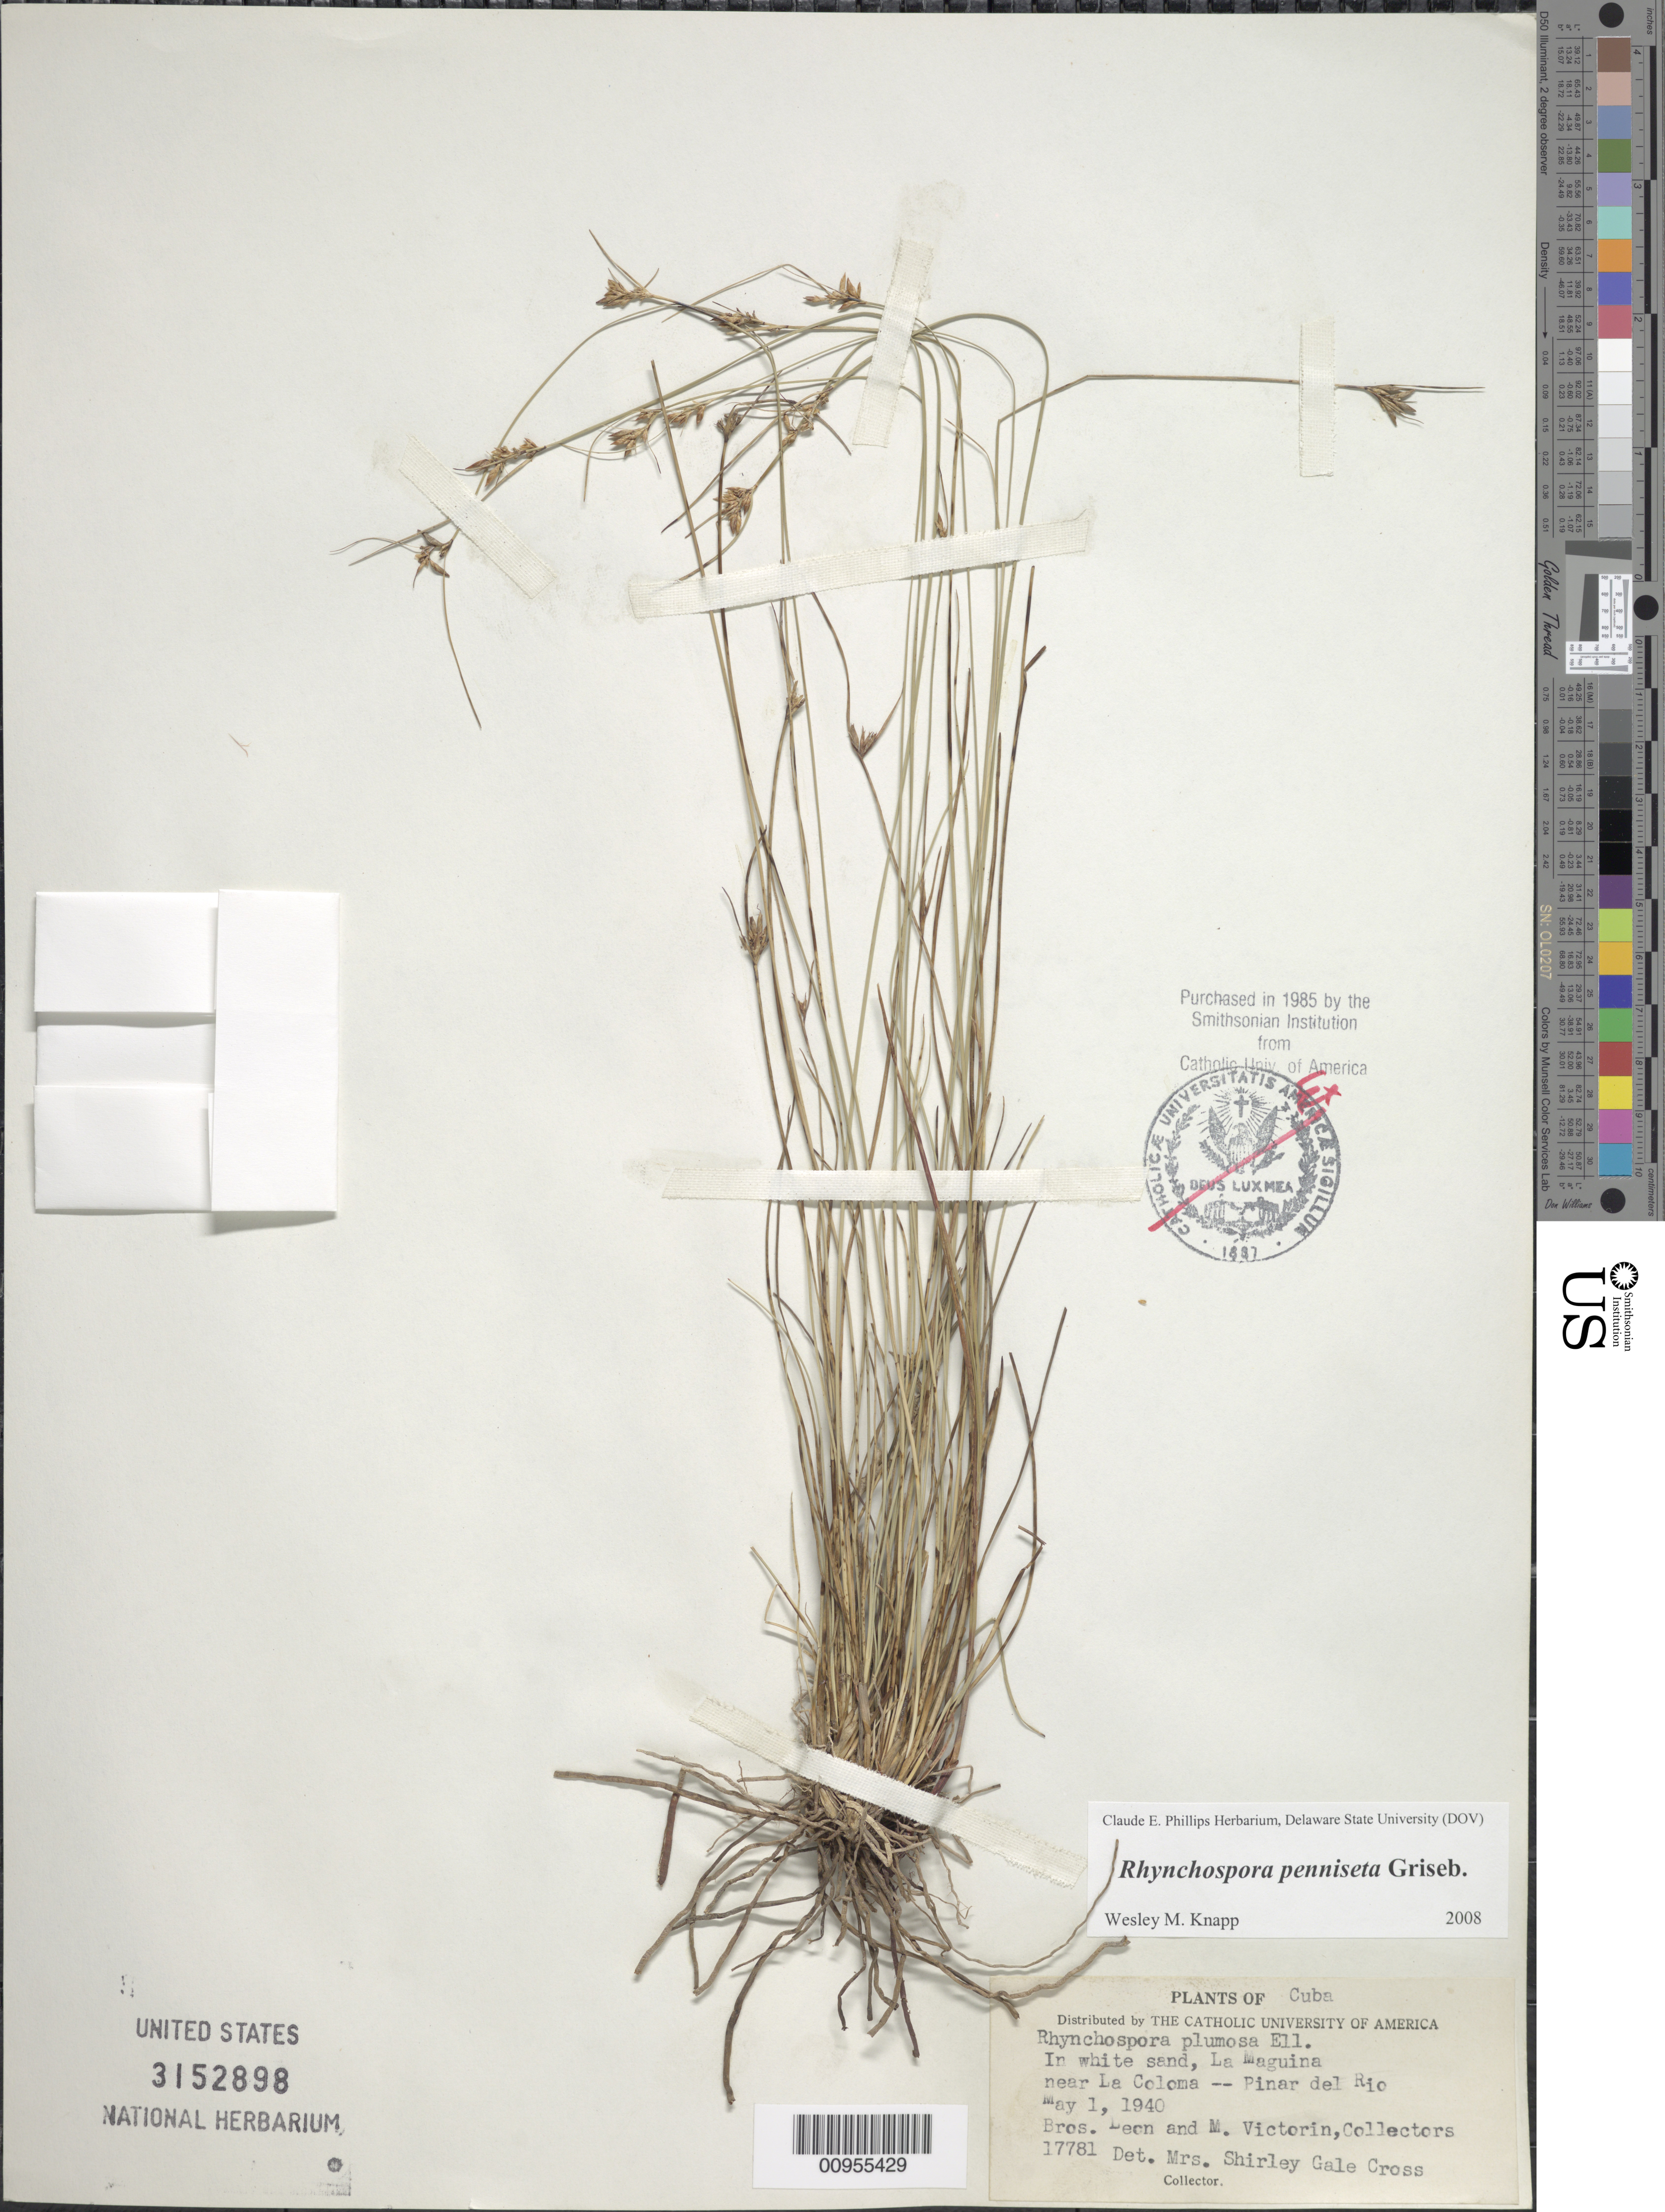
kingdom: Plantae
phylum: Tracheophyta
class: Liliopsida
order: Poales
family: Cyperaceae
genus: Rhynchospora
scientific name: Rhynchospora penniseta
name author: Griseb.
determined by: Knapp, W. M.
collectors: Bro. León & F. Victorin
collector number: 17781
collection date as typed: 01 May 1940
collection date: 1940-05-01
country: Cuba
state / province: Pinar del Rio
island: Cuba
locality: La Maguina, Near La Coloma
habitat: White sand sabanas.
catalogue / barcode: US 3152898